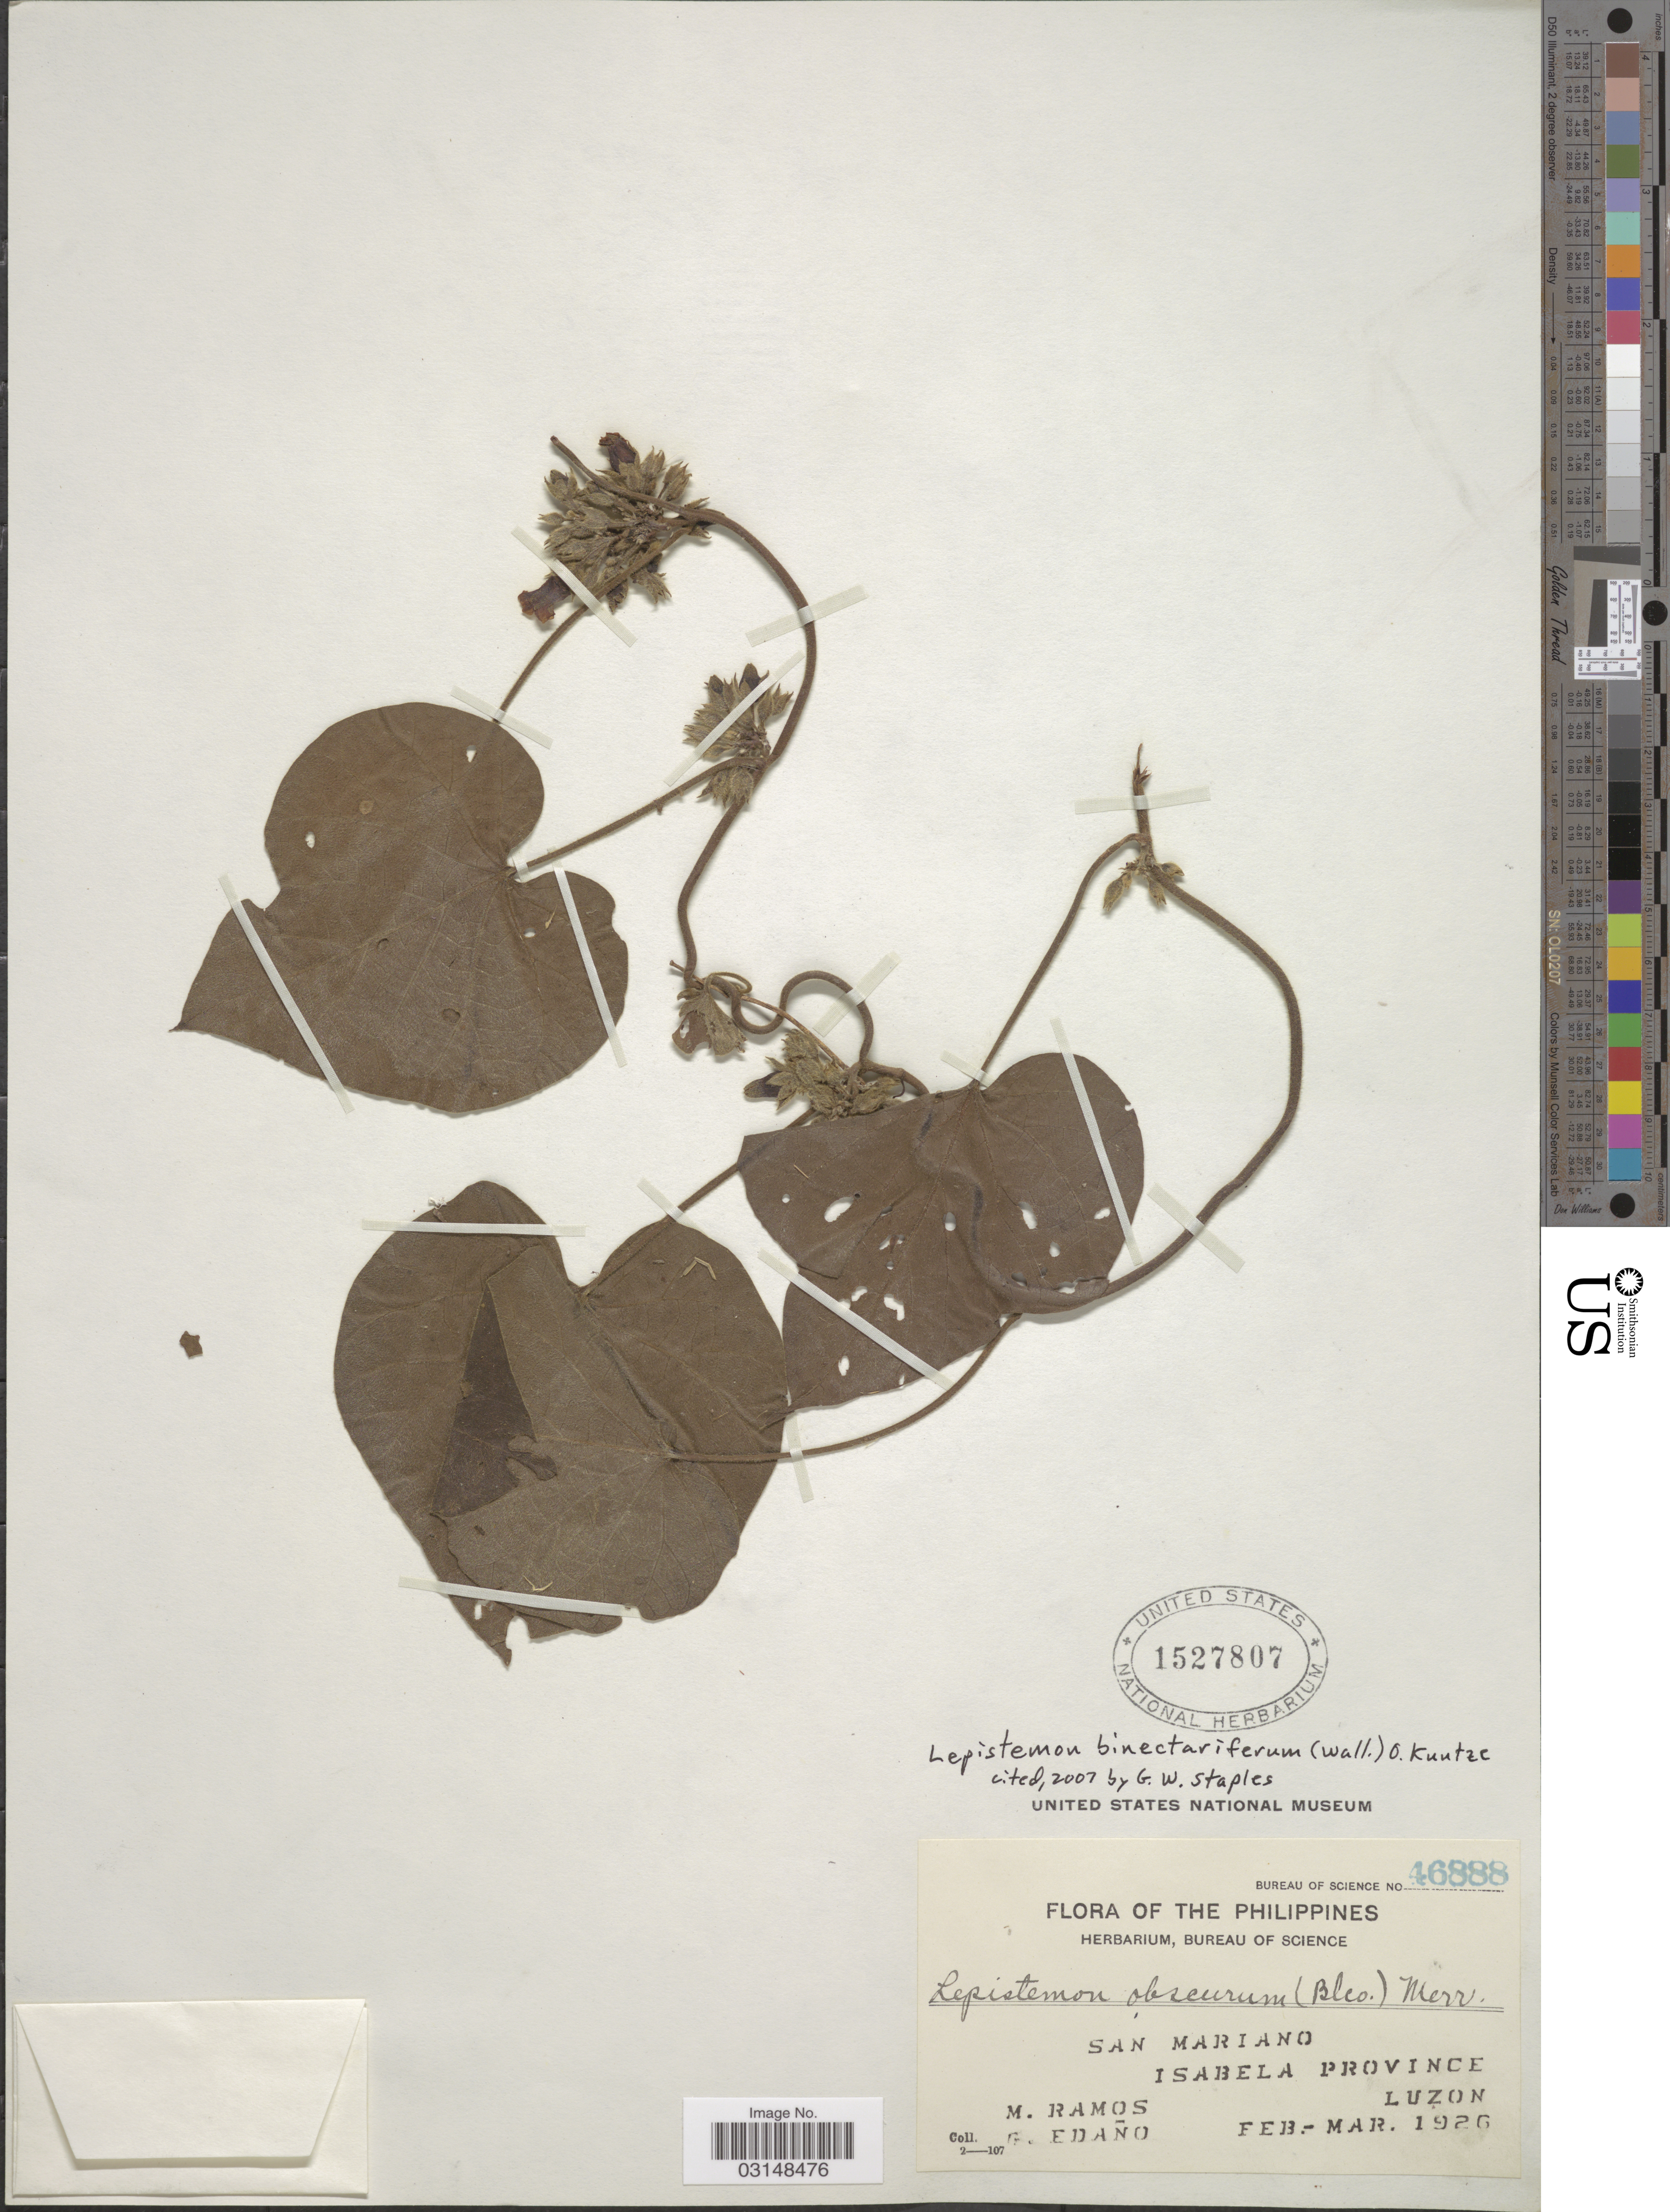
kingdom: Plantae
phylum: Tracheophyta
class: Magnoliopsida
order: Solanales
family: Convolvulaceae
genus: Lepistemon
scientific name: Lepistemon binectarifer var. binectarifer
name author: (Wall.) Kuntze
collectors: M. Ramos & G. Edaño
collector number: Bureau of Science 46888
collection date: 1926-02/1926-03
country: Philippines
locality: San Mariano, Isabela Province, Luzon.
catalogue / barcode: US 1527807